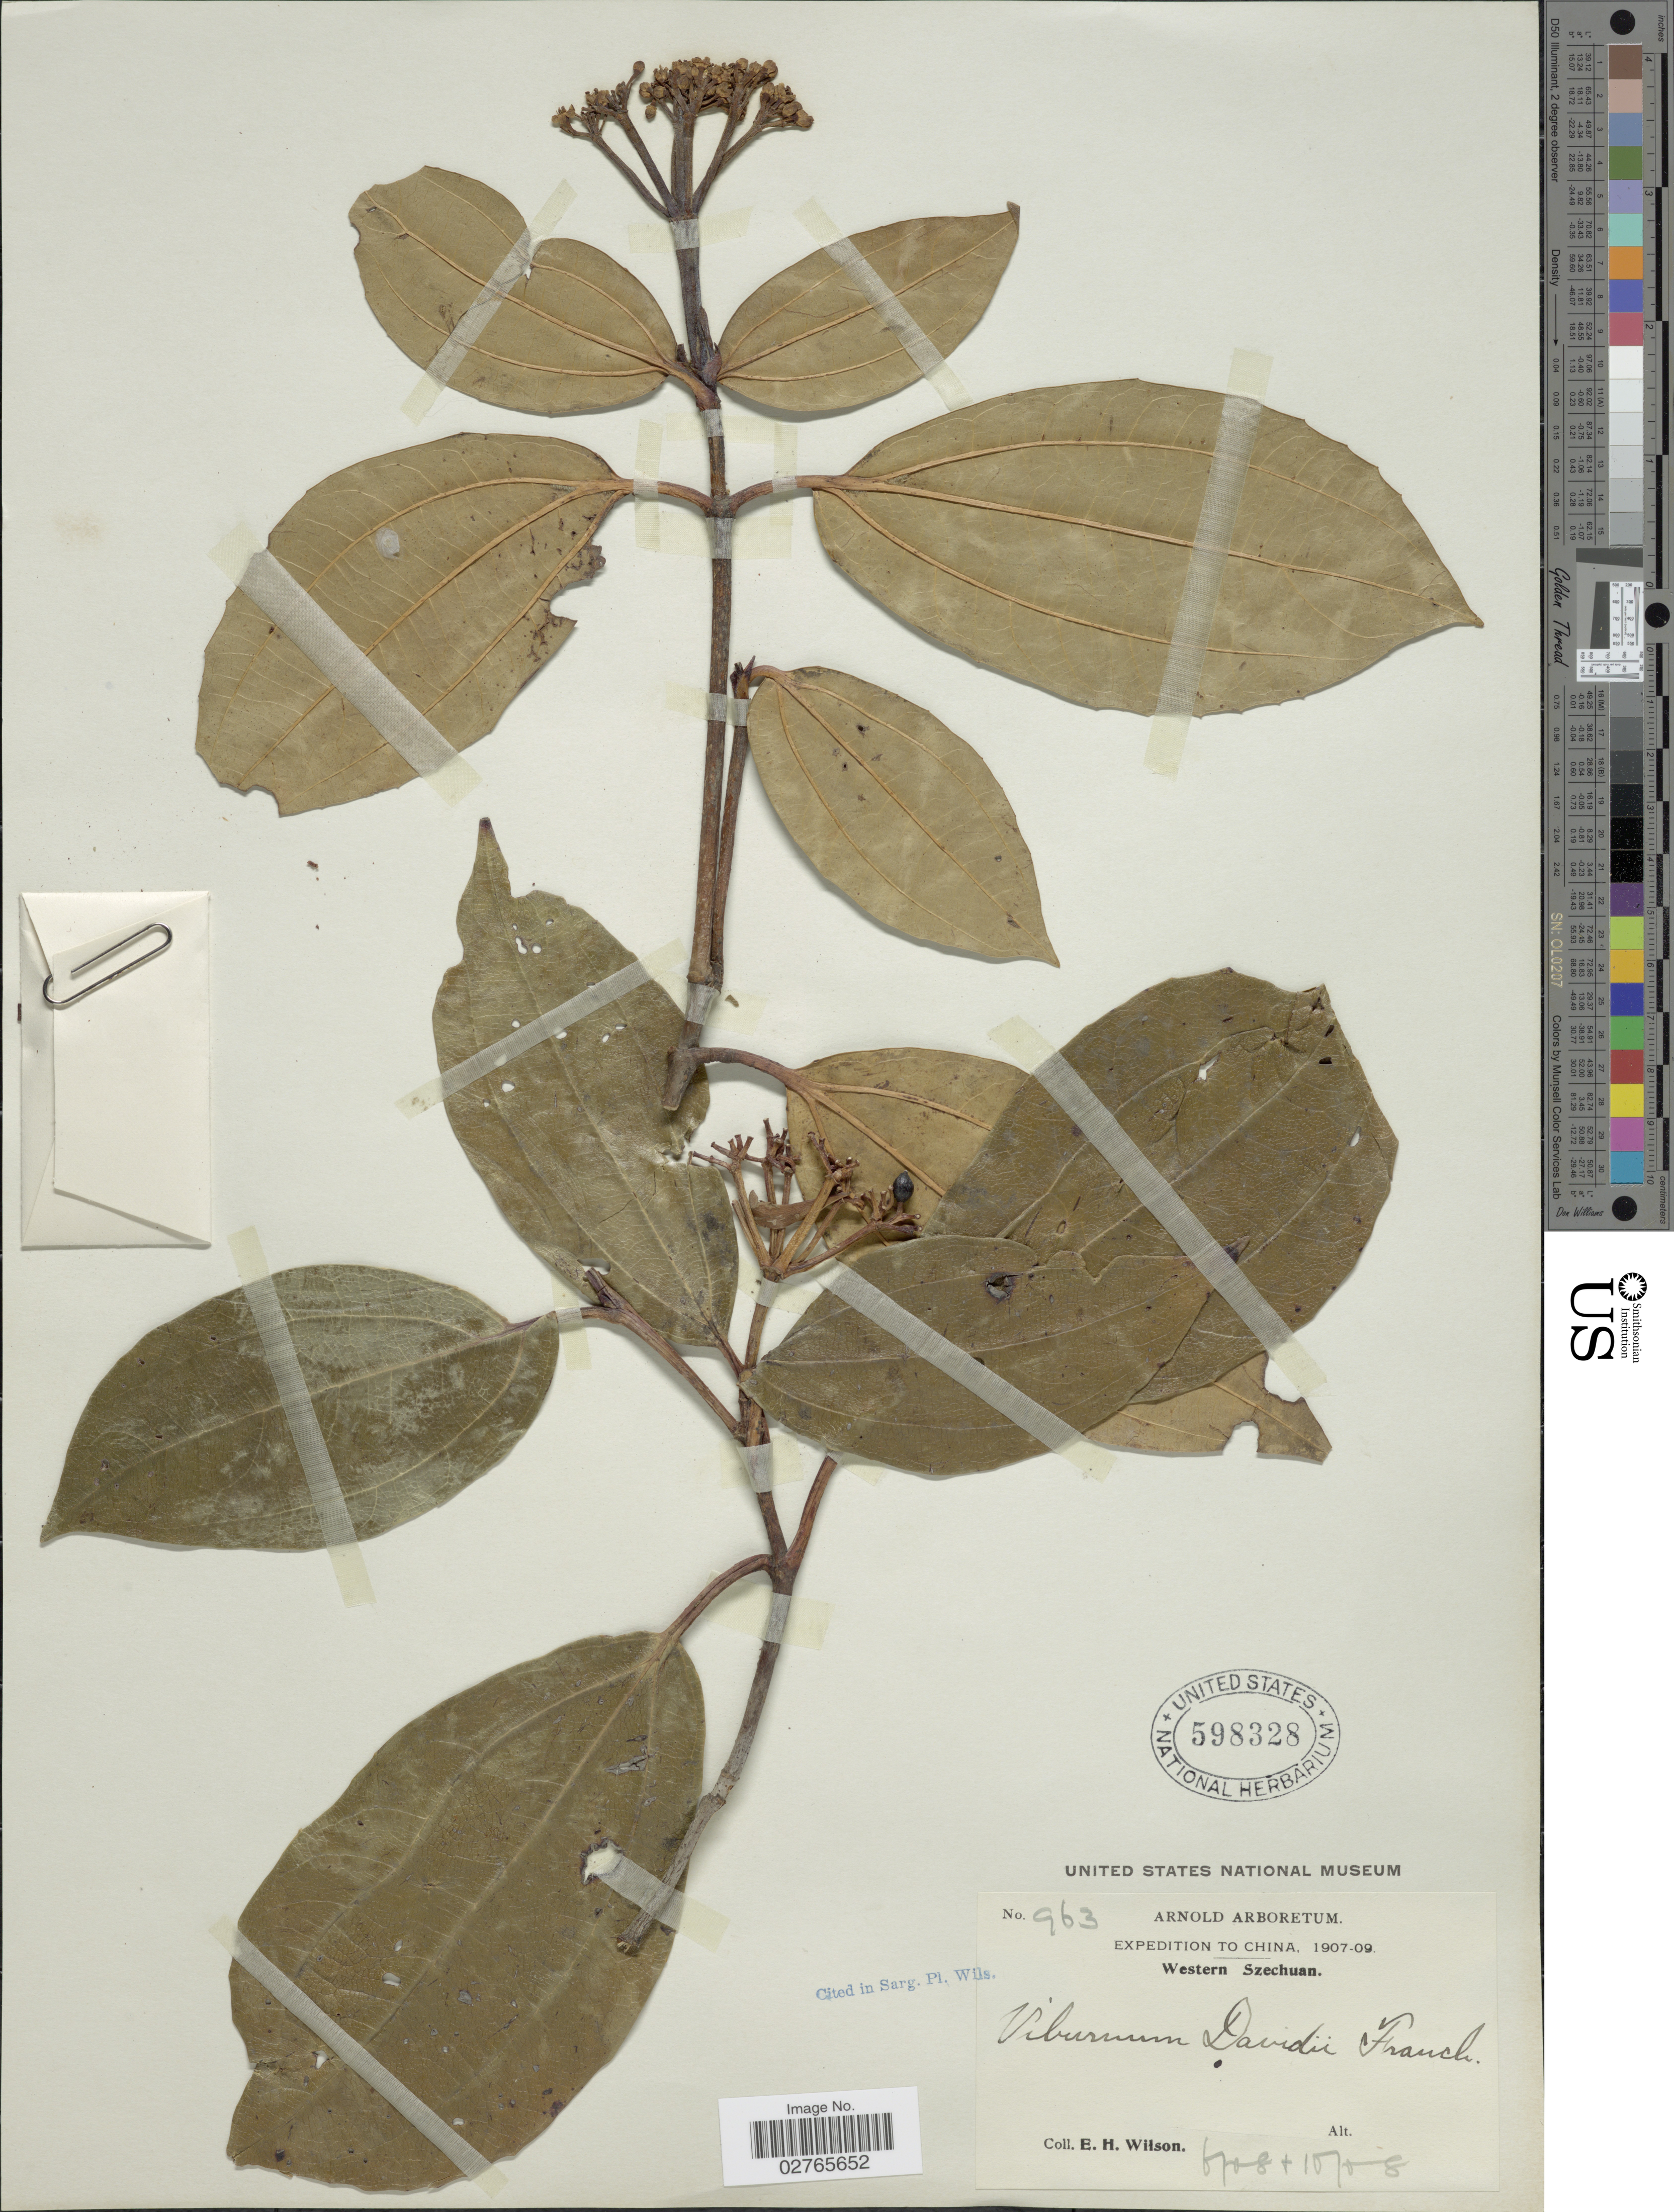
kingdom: Plantae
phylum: Tracheophyta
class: Magnoliopsida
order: Dipsacales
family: Viburnaceae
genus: Viburnum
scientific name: Viburnum davidii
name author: Franch.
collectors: E. Wilson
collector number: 963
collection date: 1908-06/1908-10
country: China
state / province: Sichuan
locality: Western Szechuan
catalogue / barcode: US 598328